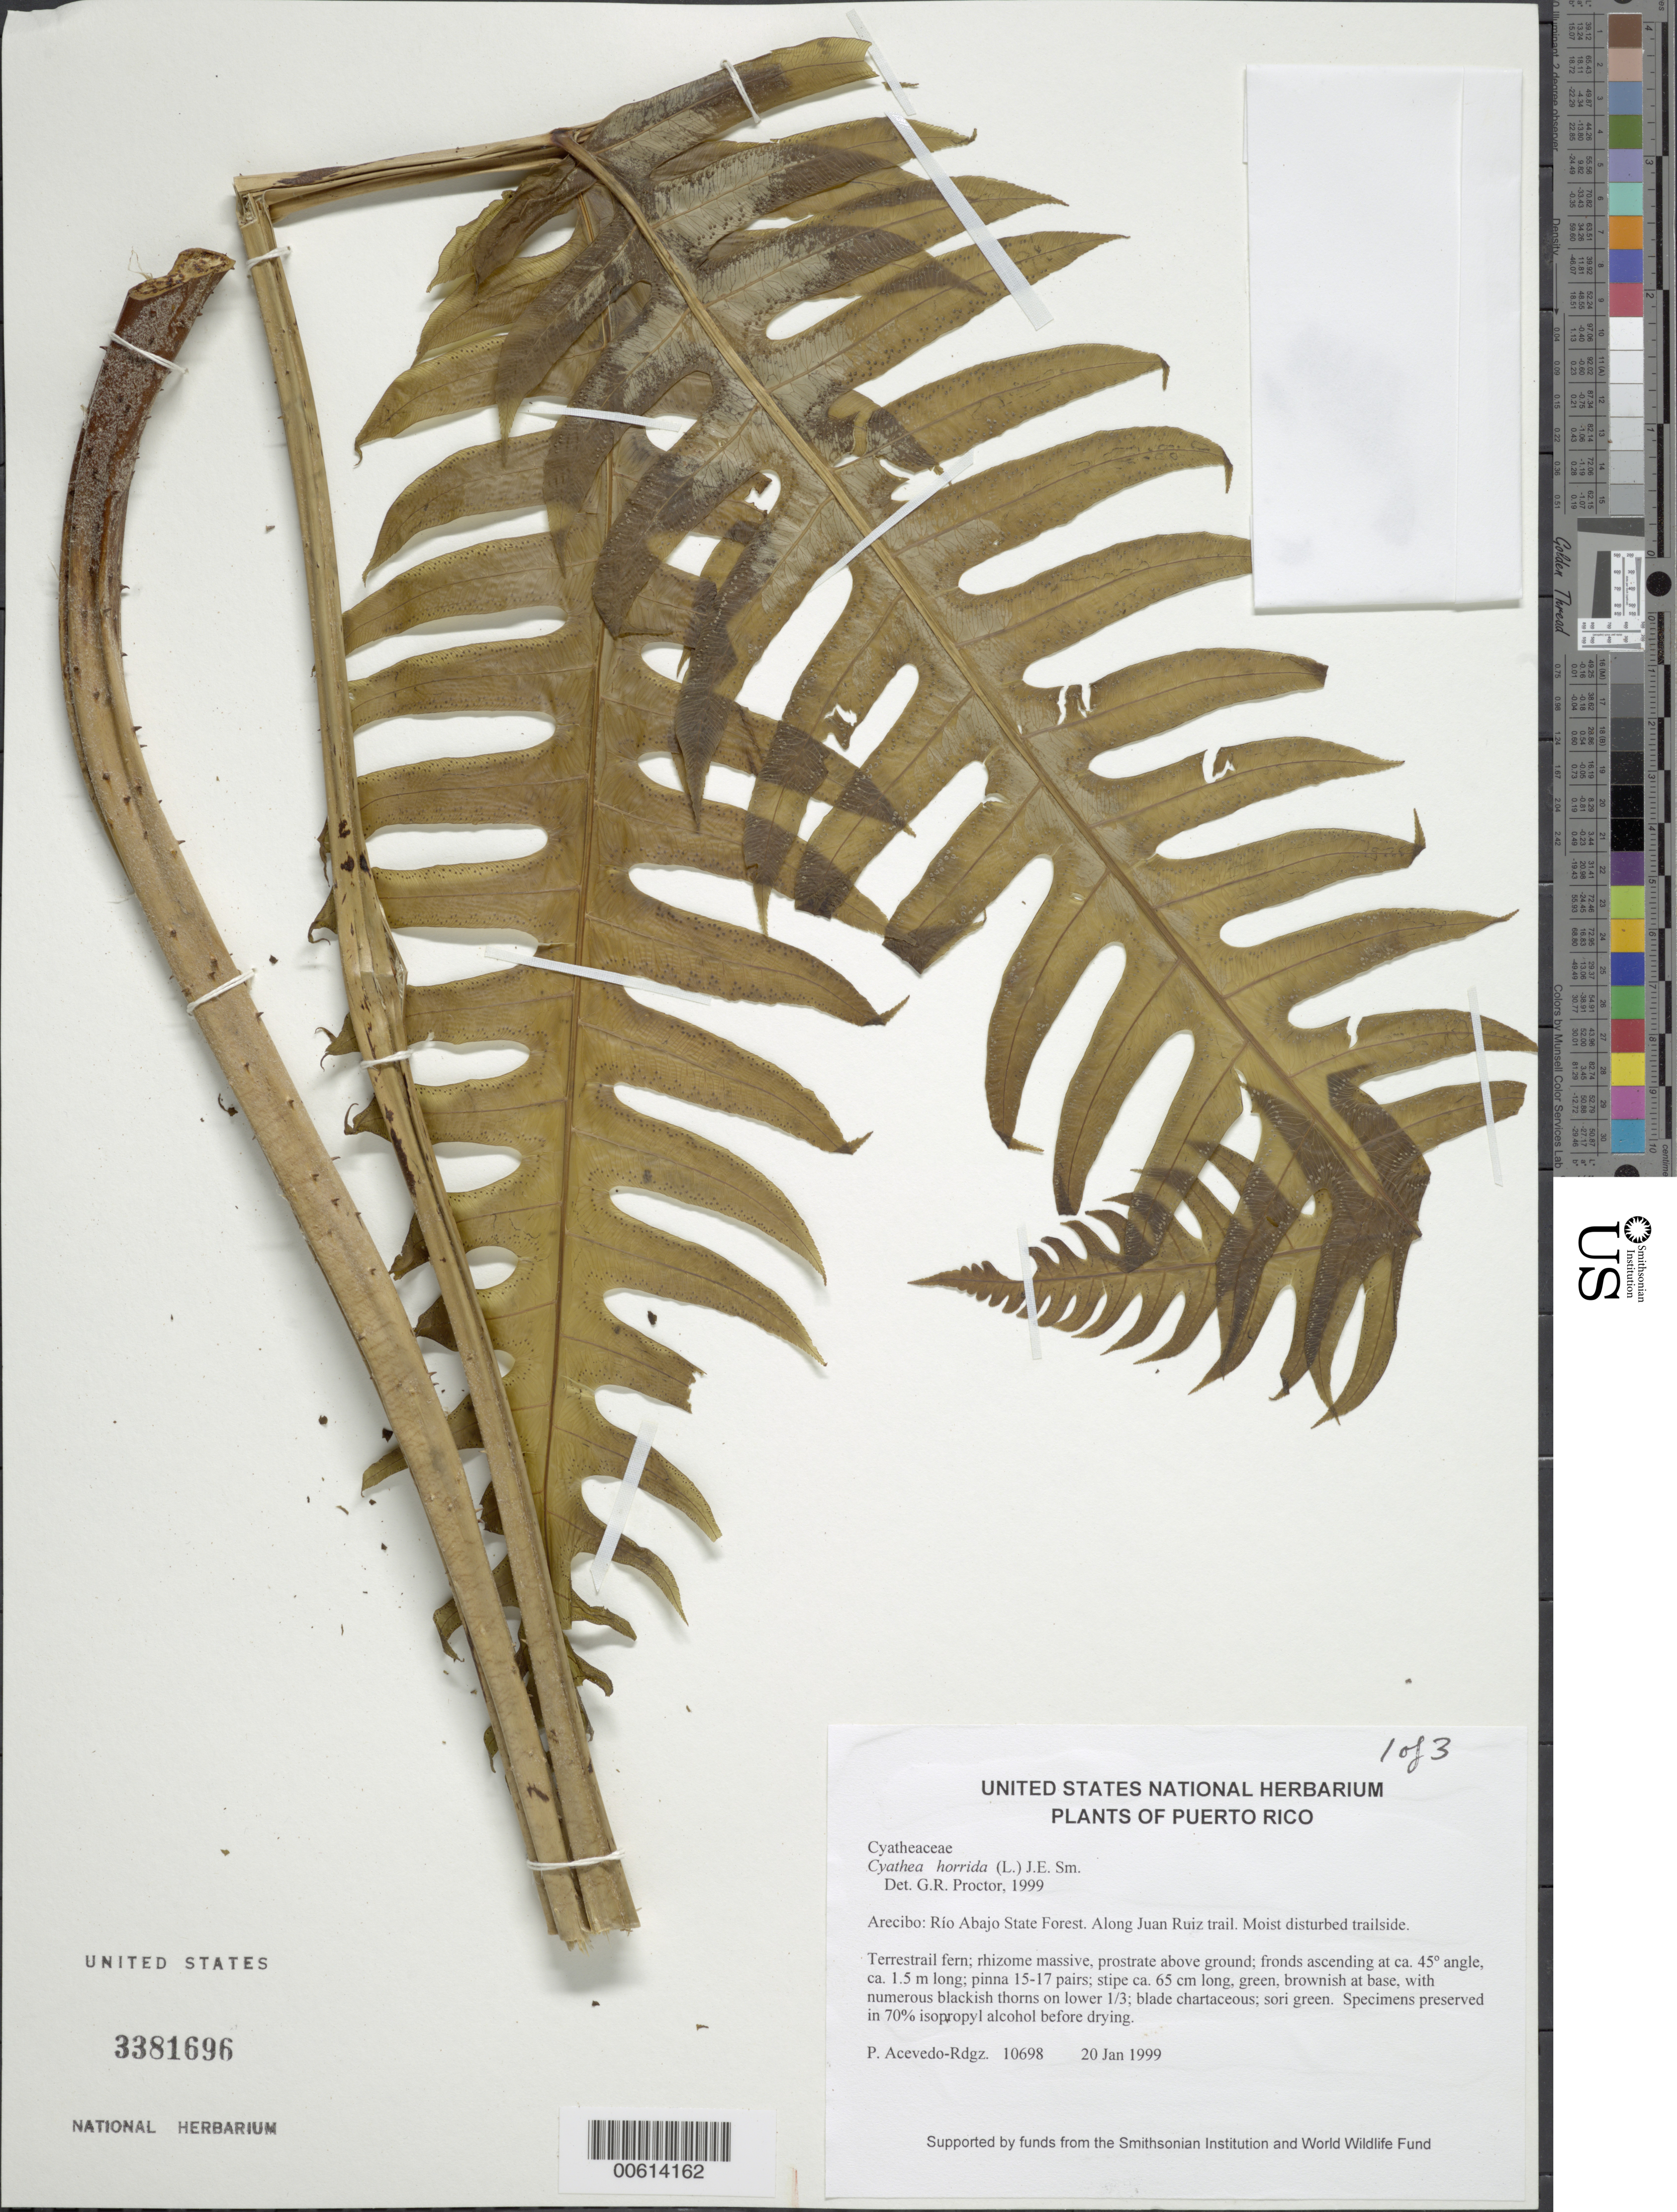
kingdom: Plantae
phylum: Tracheophyta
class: Polypodiopsida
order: Cyatheales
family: Cyatheaceae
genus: Cyathea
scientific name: Cyathea horrida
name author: (L.) Sm.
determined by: Proctor, G. R.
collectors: P. Acevedo-Rodr.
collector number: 10698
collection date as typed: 20 Jan 1999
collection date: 1999-01-20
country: Puerto Rico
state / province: Arecibo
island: Puerto Rico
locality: Arecibo; Río Abajo State Forest. Along Juan Ruiz trail.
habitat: Moist disturbed trailside.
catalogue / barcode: US 3381696